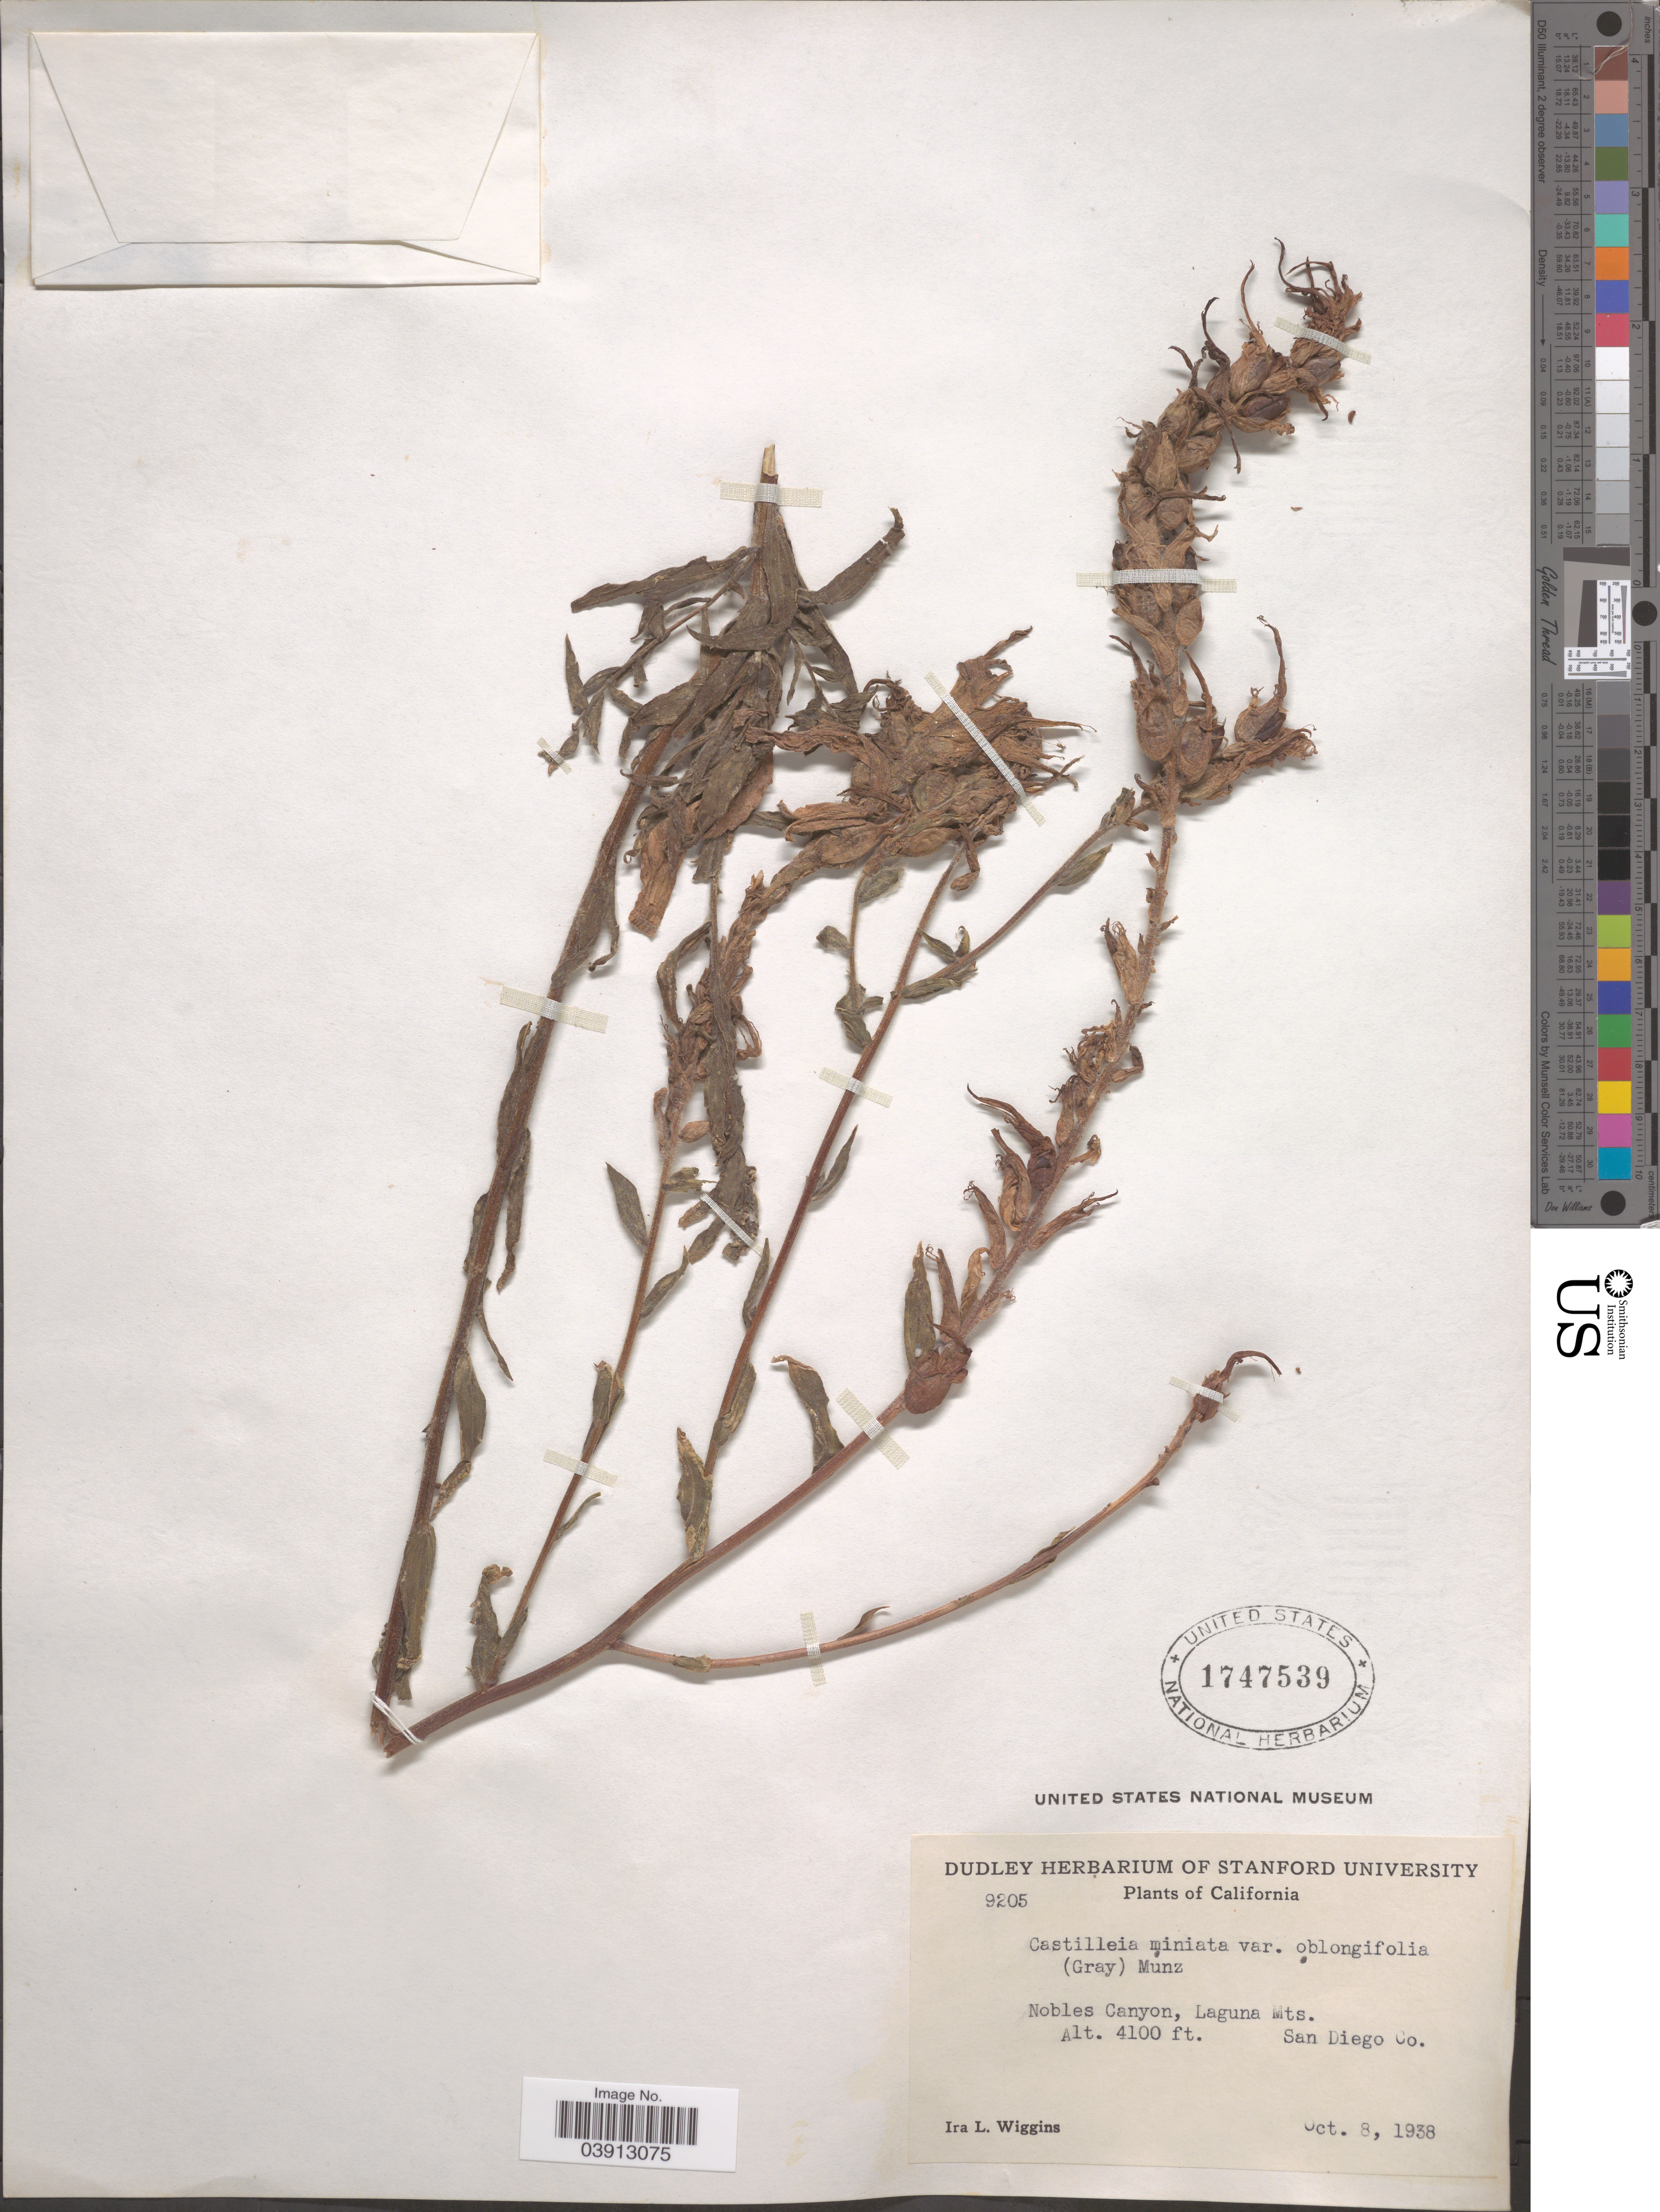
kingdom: Plantae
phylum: Tracheophyta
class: Magnoliopsida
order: Lamiales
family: Orobanchaceae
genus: Castilleja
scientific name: Castilleja miniata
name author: Douglas ex Hook.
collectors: I. L. Wiggins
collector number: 9205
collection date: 1938-10-08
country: United States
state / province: California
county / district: San Diego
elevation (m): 1250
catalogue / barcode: US 1747539